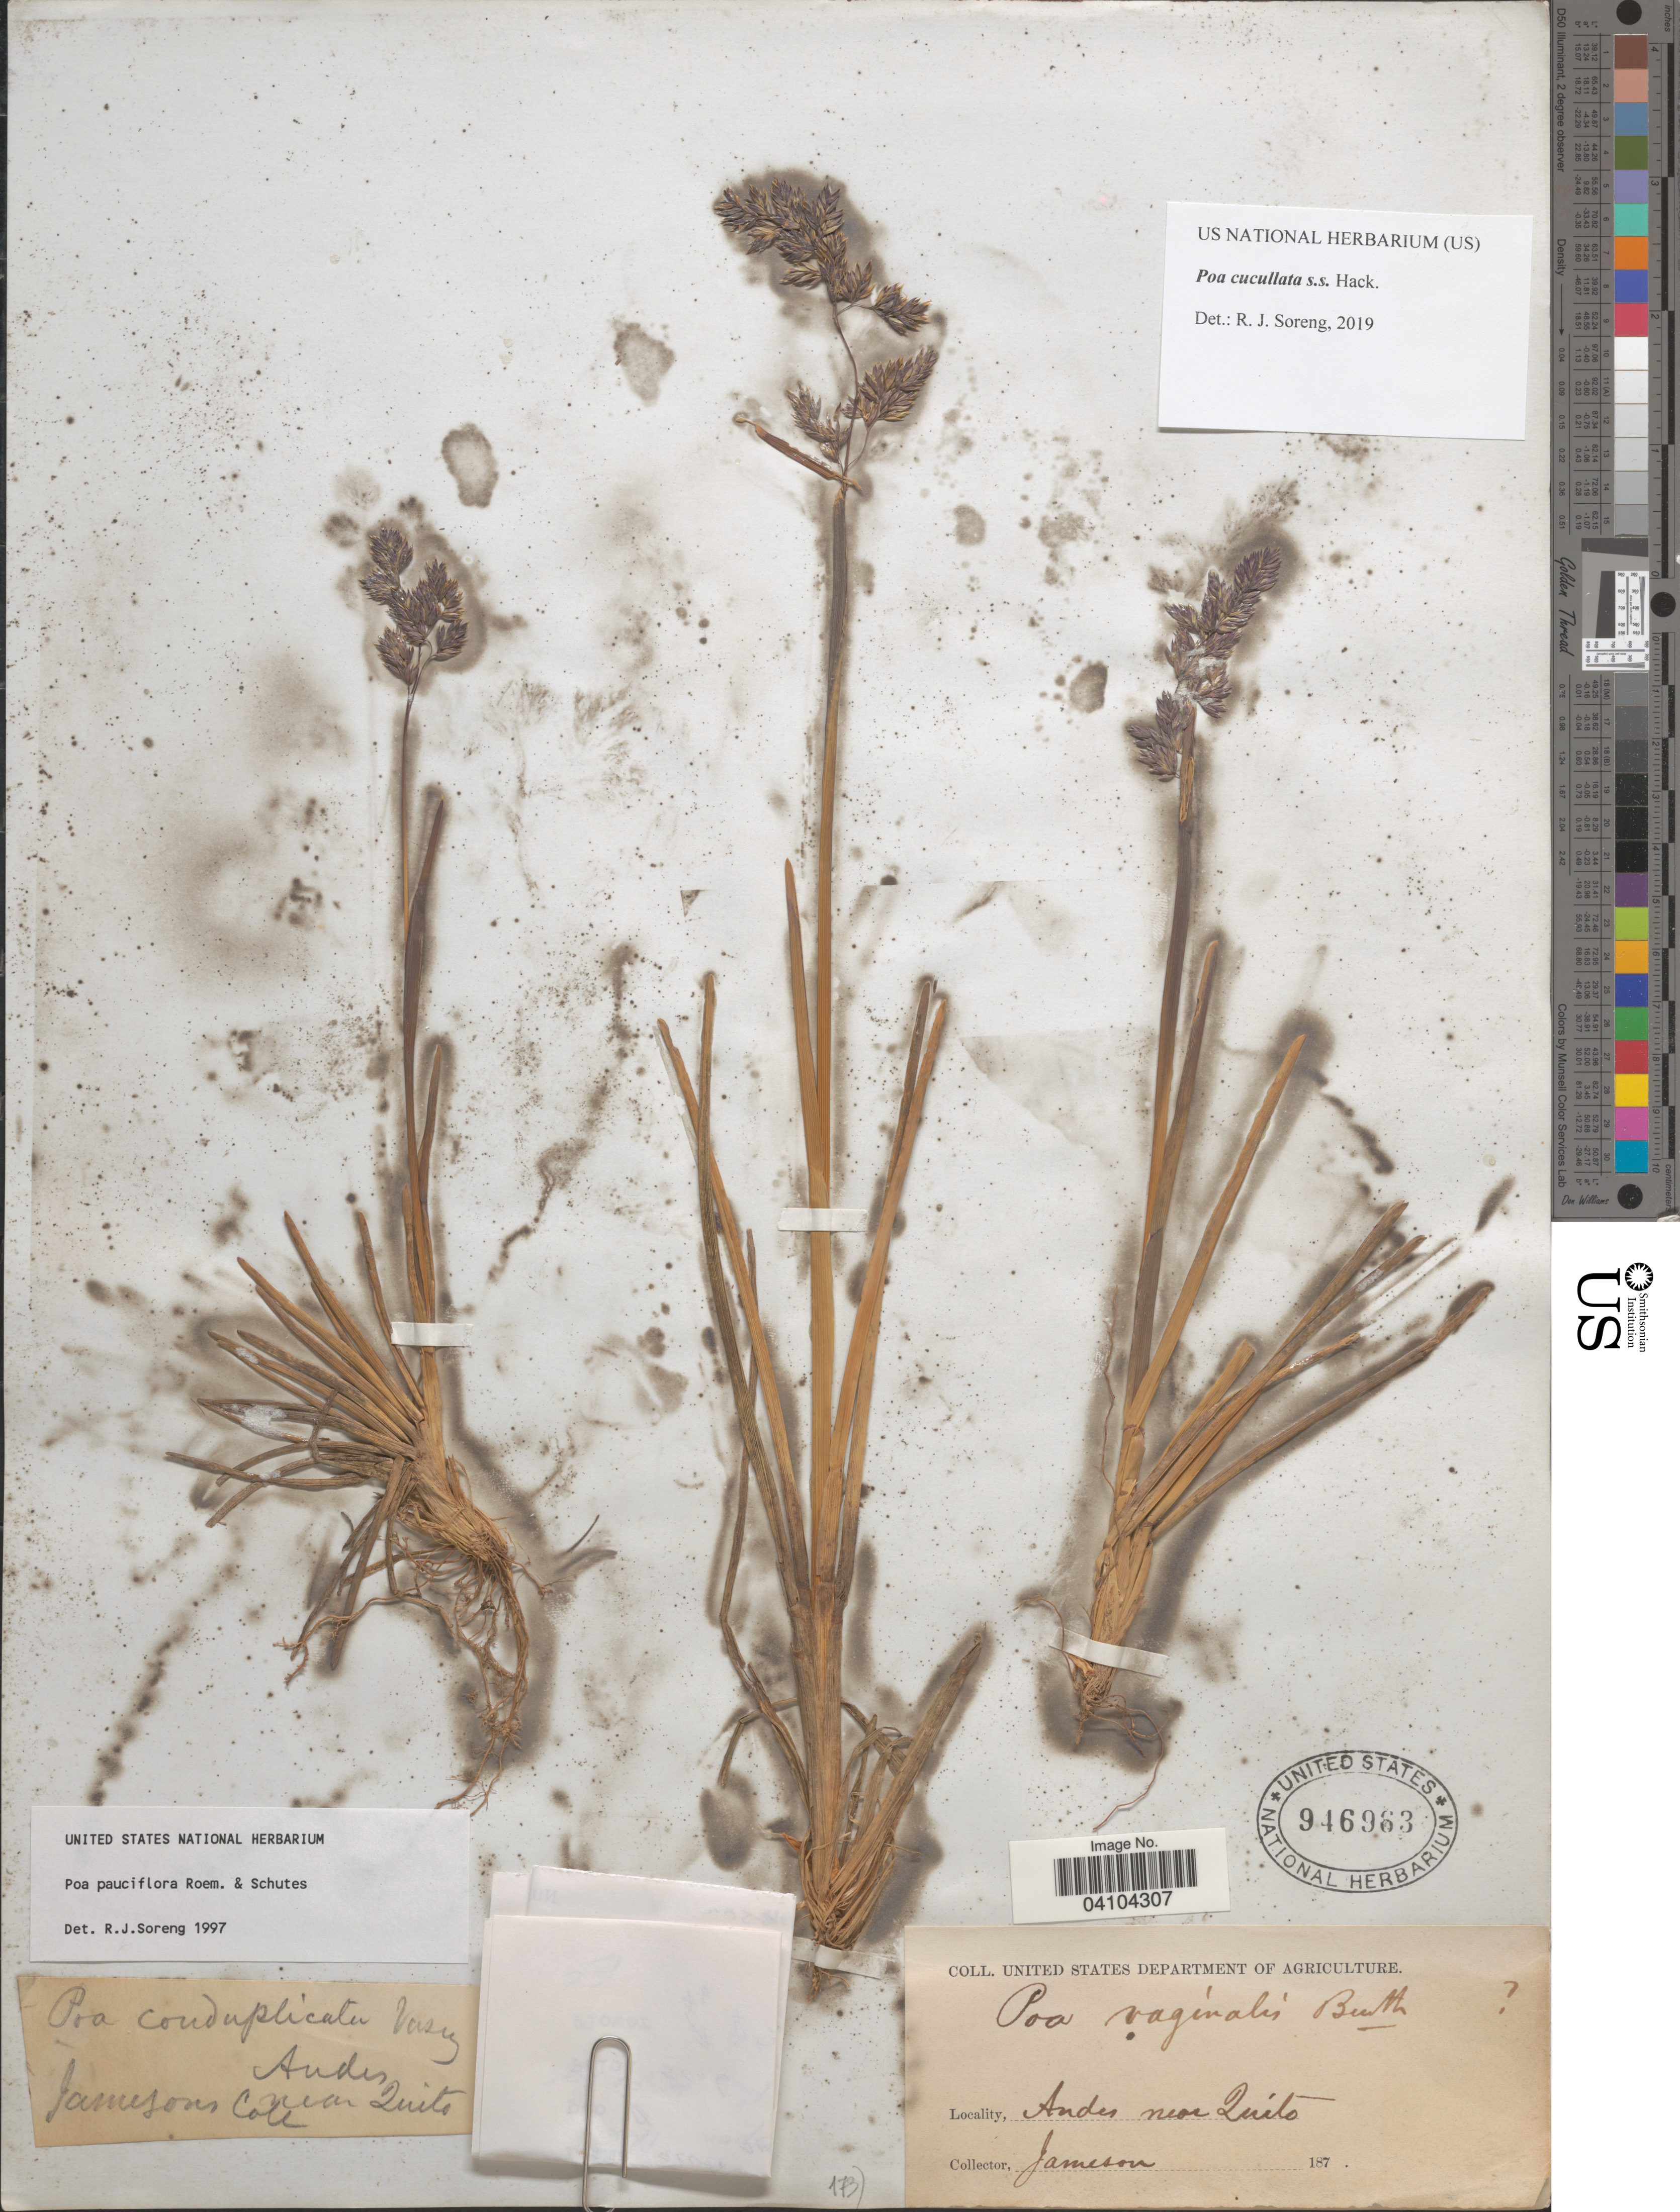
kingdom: Plantae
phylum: Tracheophyta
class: Liliopsida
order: Poales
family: Poaceae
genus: Poa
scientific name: Poa cucullata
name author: Hack.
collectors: -- Jameson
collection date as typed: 187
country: Ecuador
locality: Andes near Quito.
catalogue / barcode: US 946963